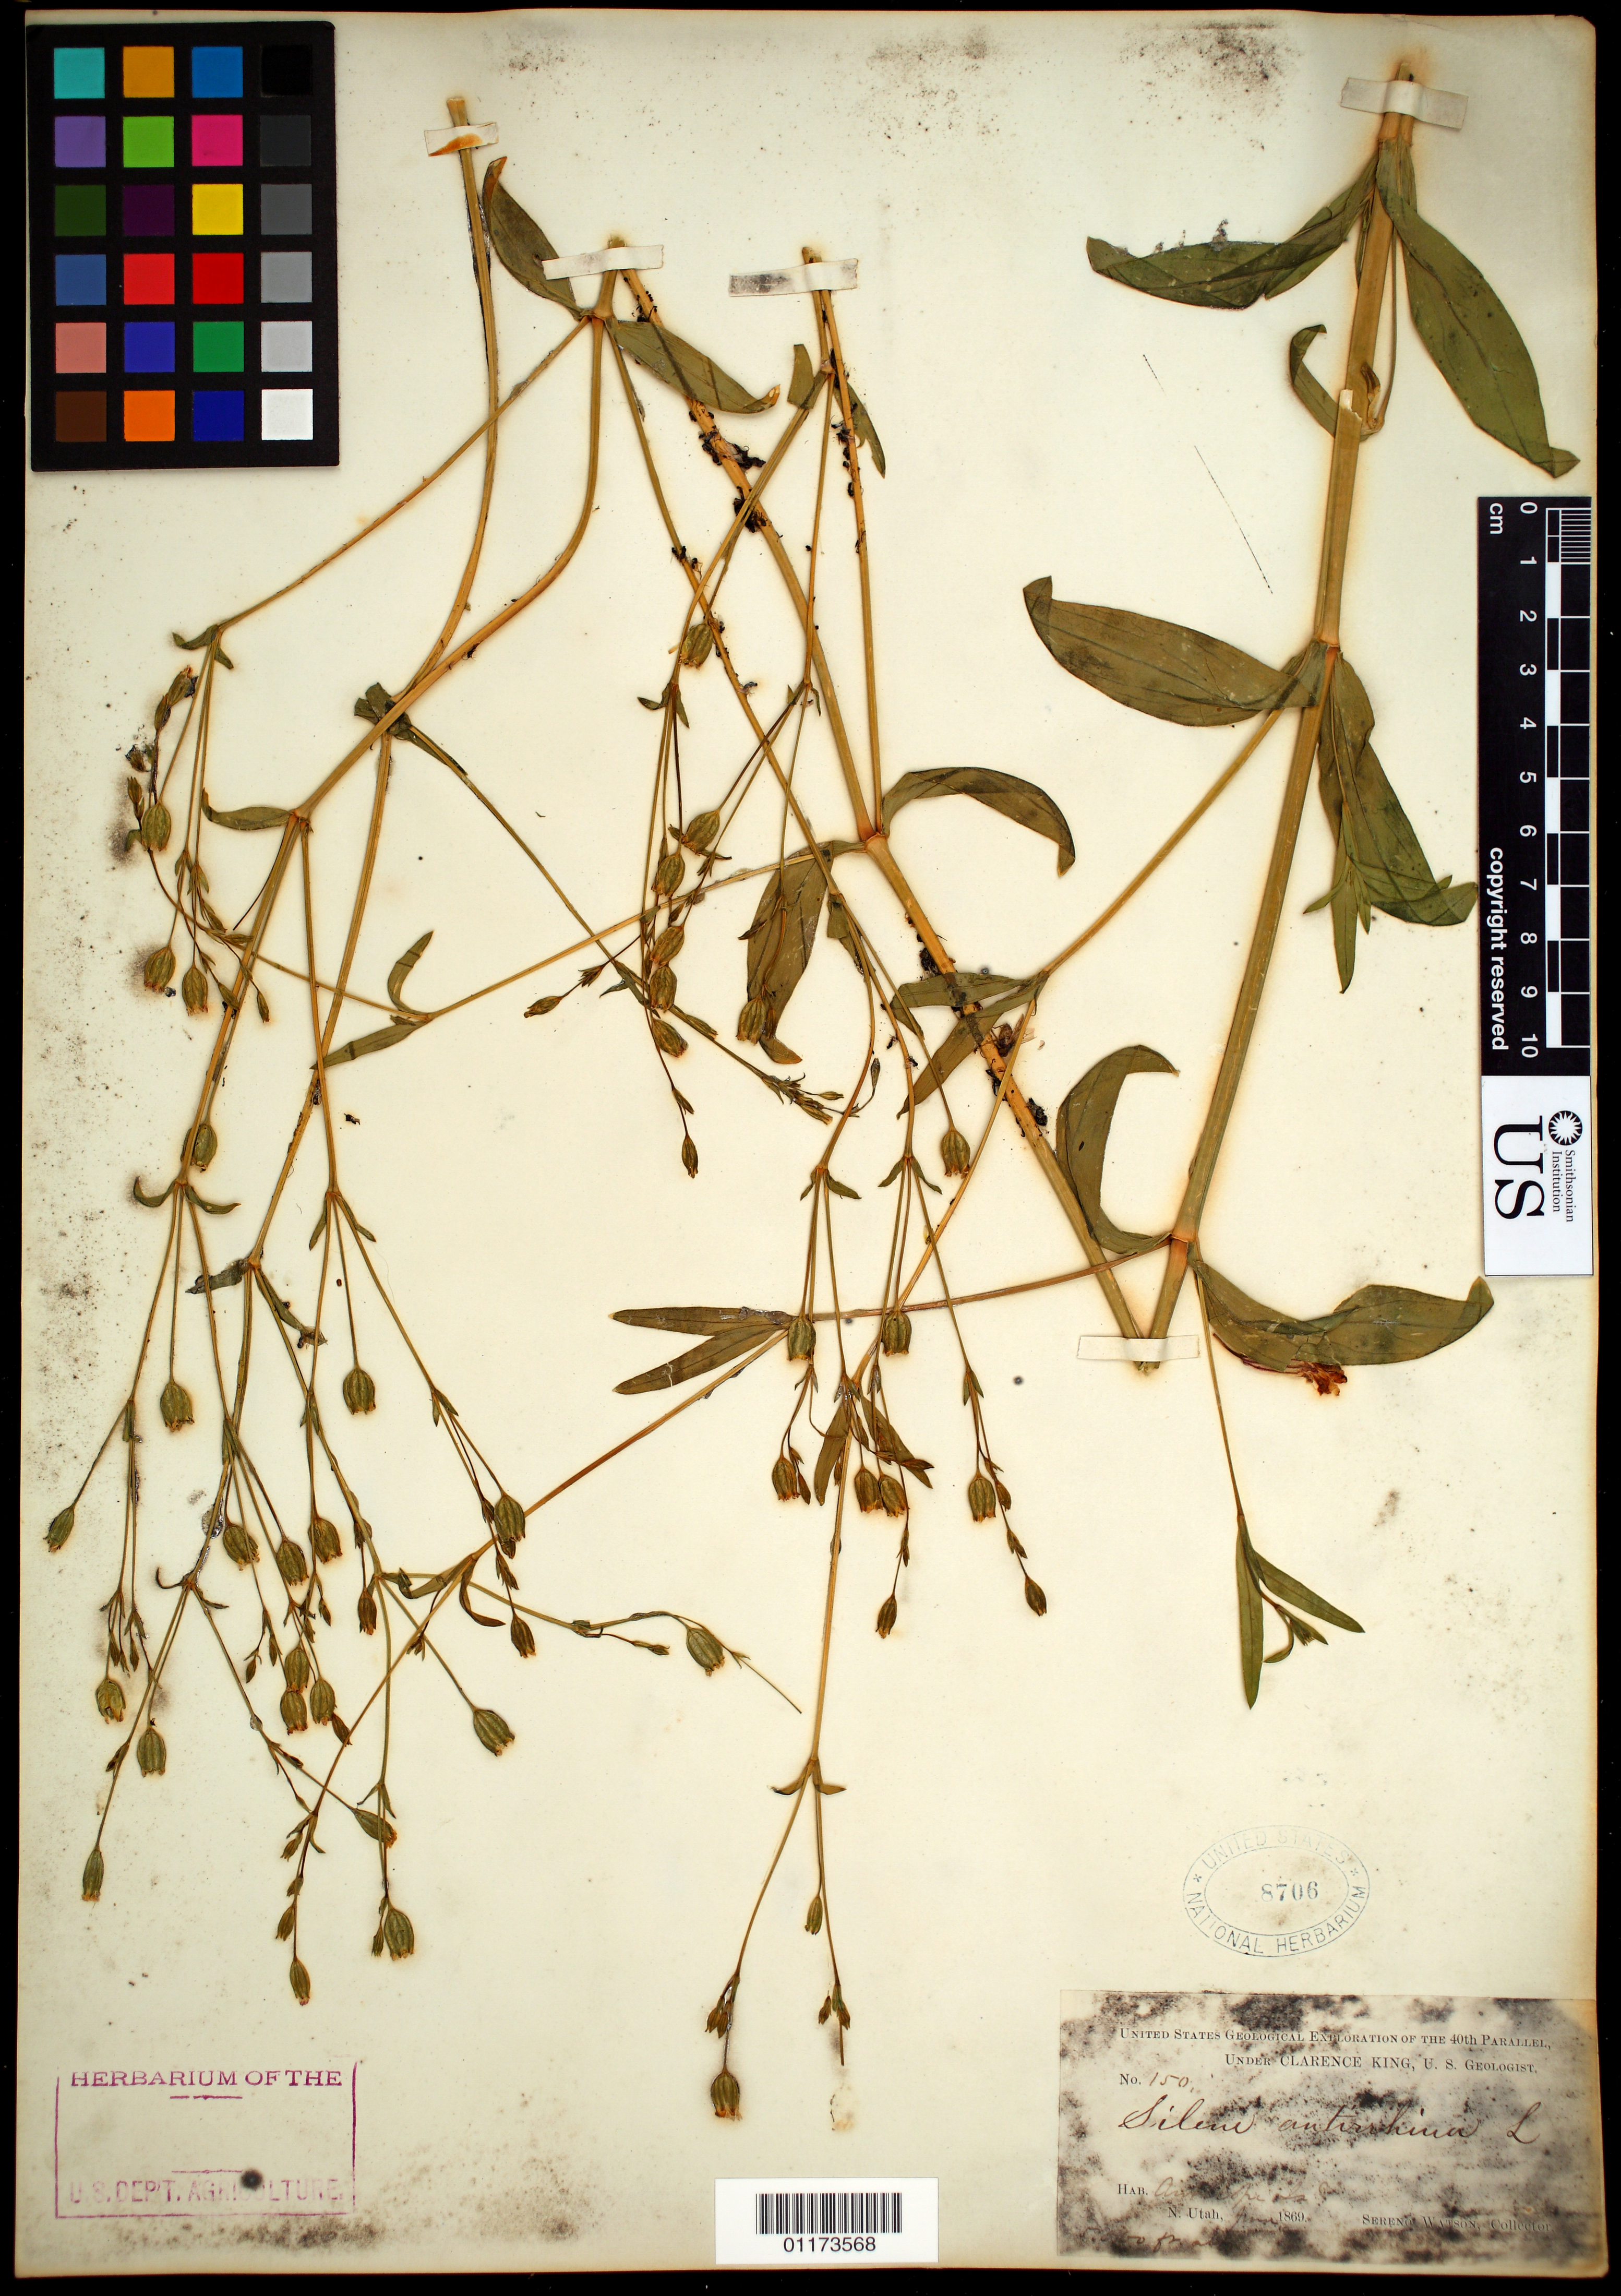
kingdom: Plantae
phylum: Tracheophyta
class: Magnoliopsida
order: Caryophyllales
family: Caryophyllaceae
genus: Silene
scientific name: Silene antirrhina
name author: L.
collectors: S. Watson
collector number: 150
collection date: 1869-06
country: United States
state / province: Utah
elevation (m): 1524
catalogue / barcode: US 8706